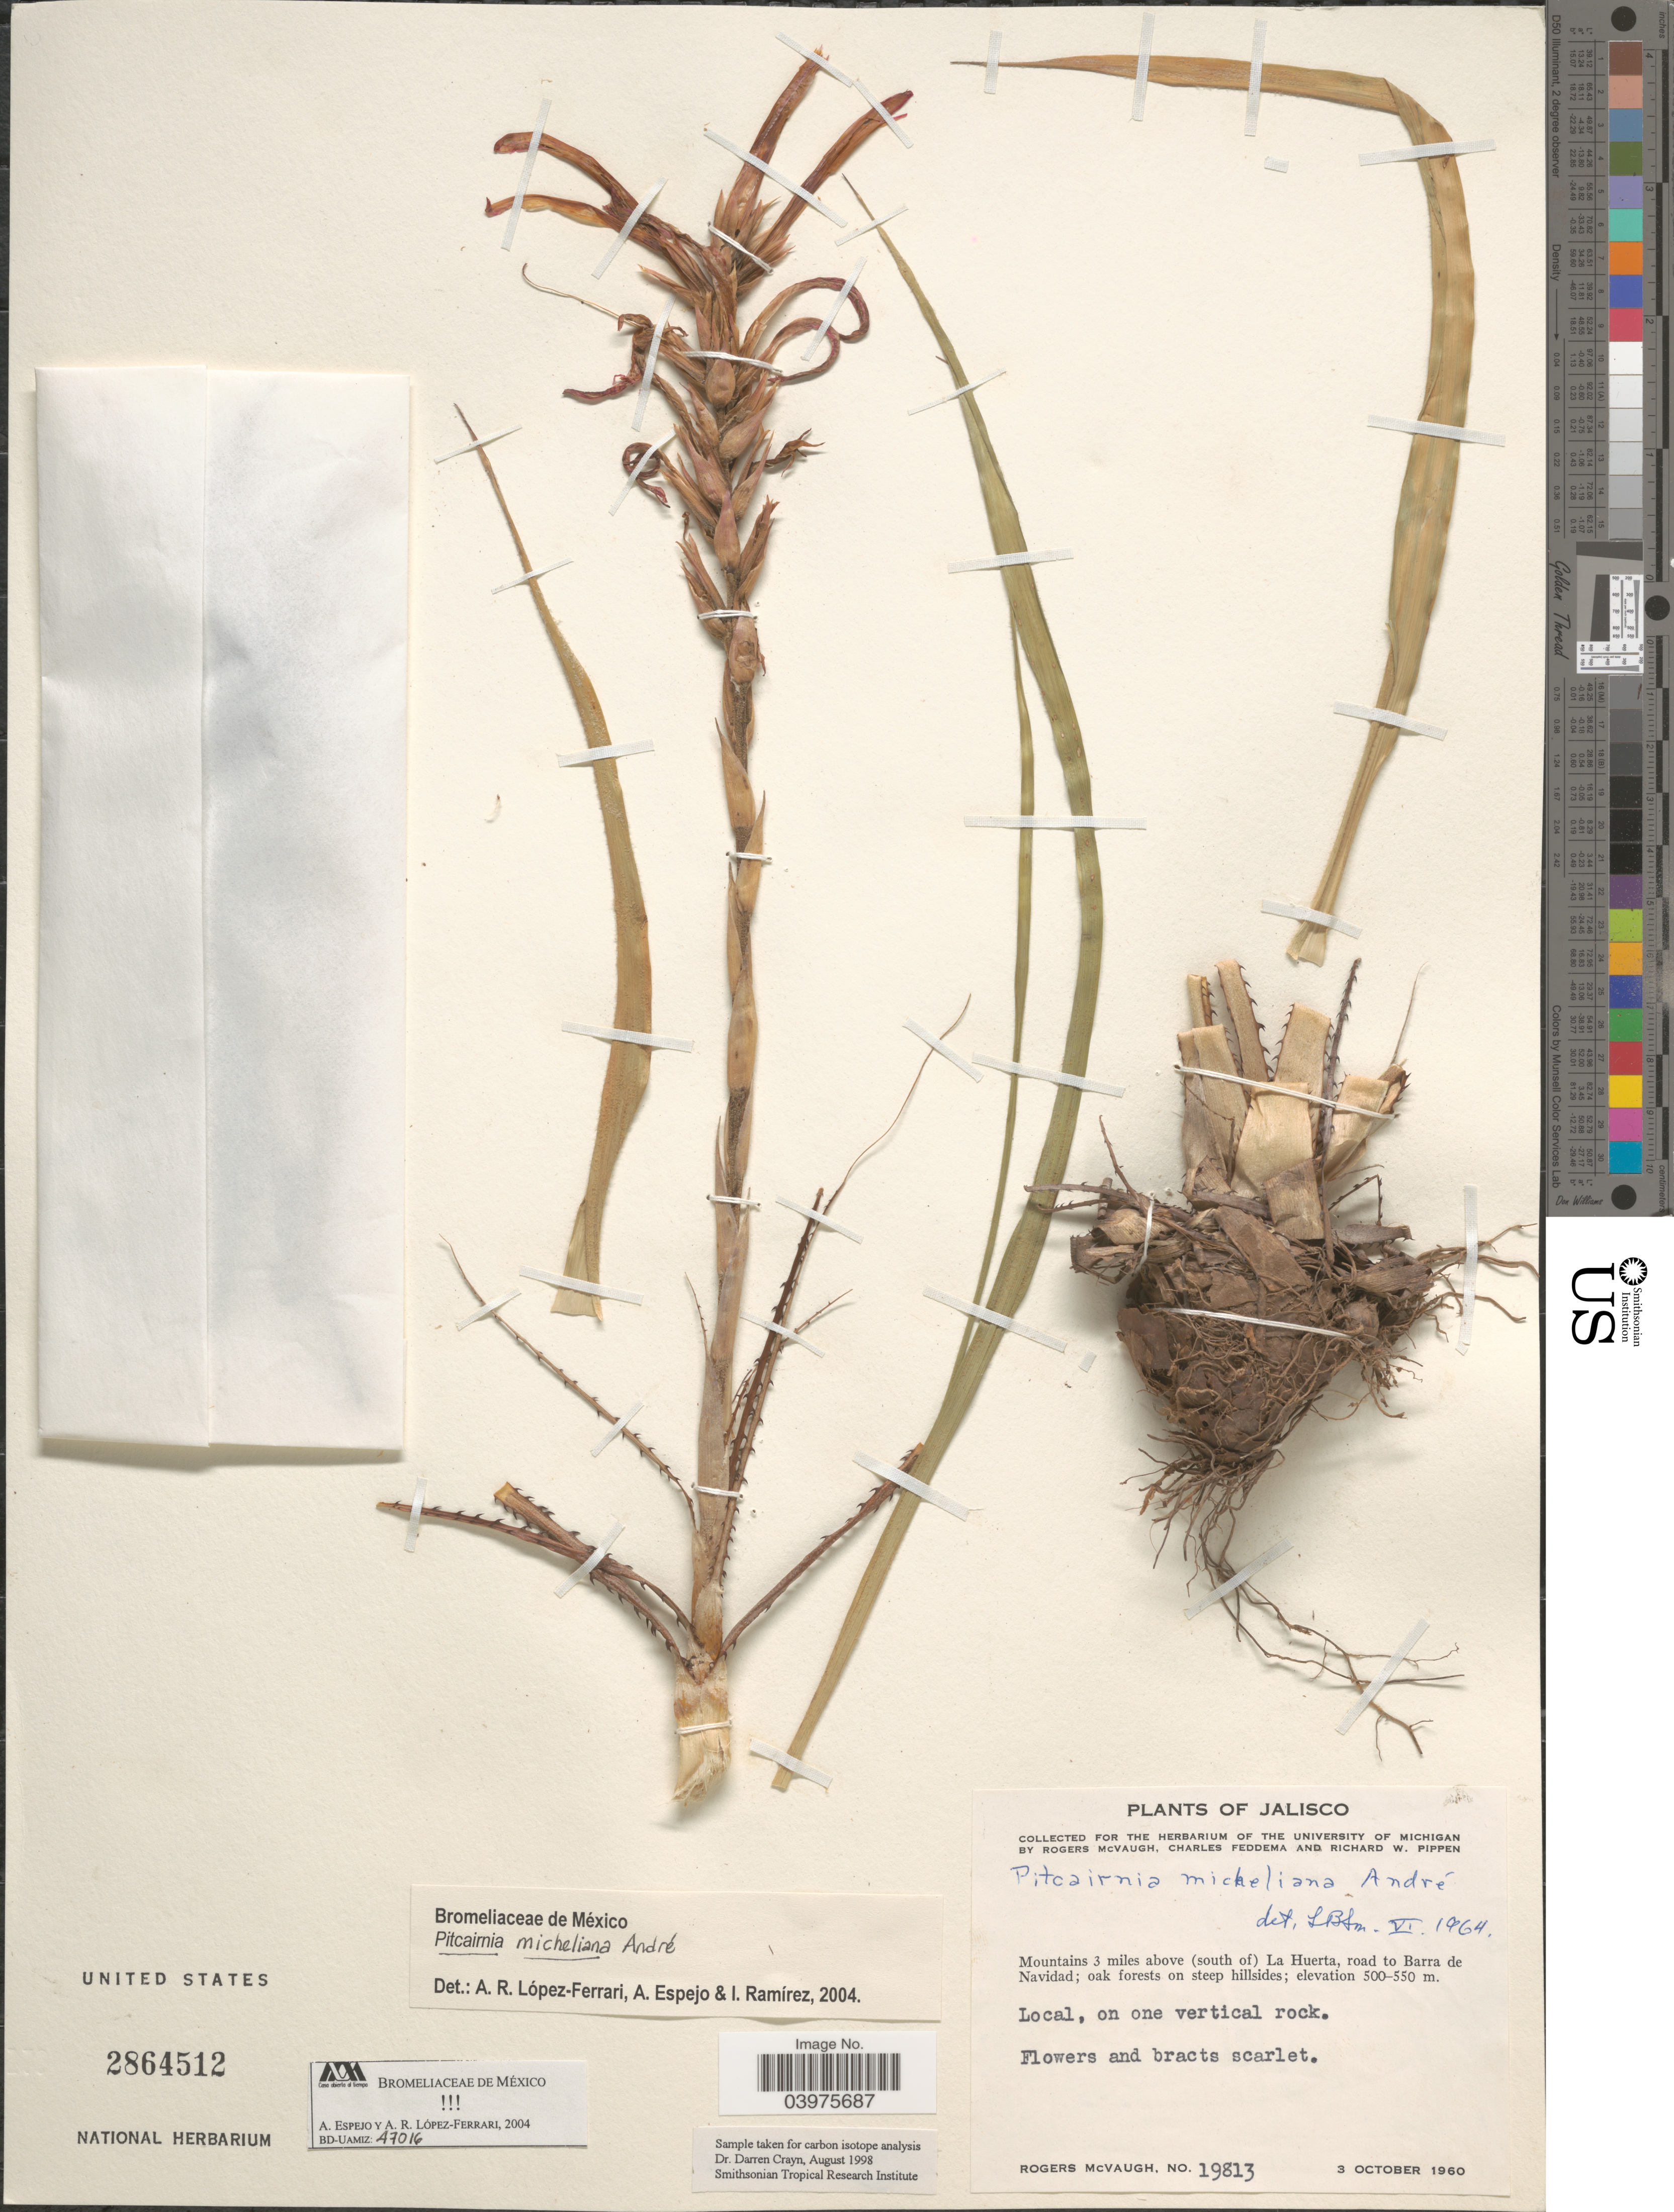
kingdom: Plantae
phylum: Tracheophyta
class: Liliopsida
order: Poales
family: Bromeliaceae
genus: Pitcairnia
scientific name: Pitcairnia micheliana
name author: André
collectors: R. McVaugh, C. Feddema & R. W. Pippen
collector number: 19813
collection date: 1960-10-03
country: Mexico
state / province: Jalisco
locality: Mountains 3 miles above (south of) La Huerta, road to Barra de Navidad.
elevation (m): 500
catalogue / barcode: US 2864512